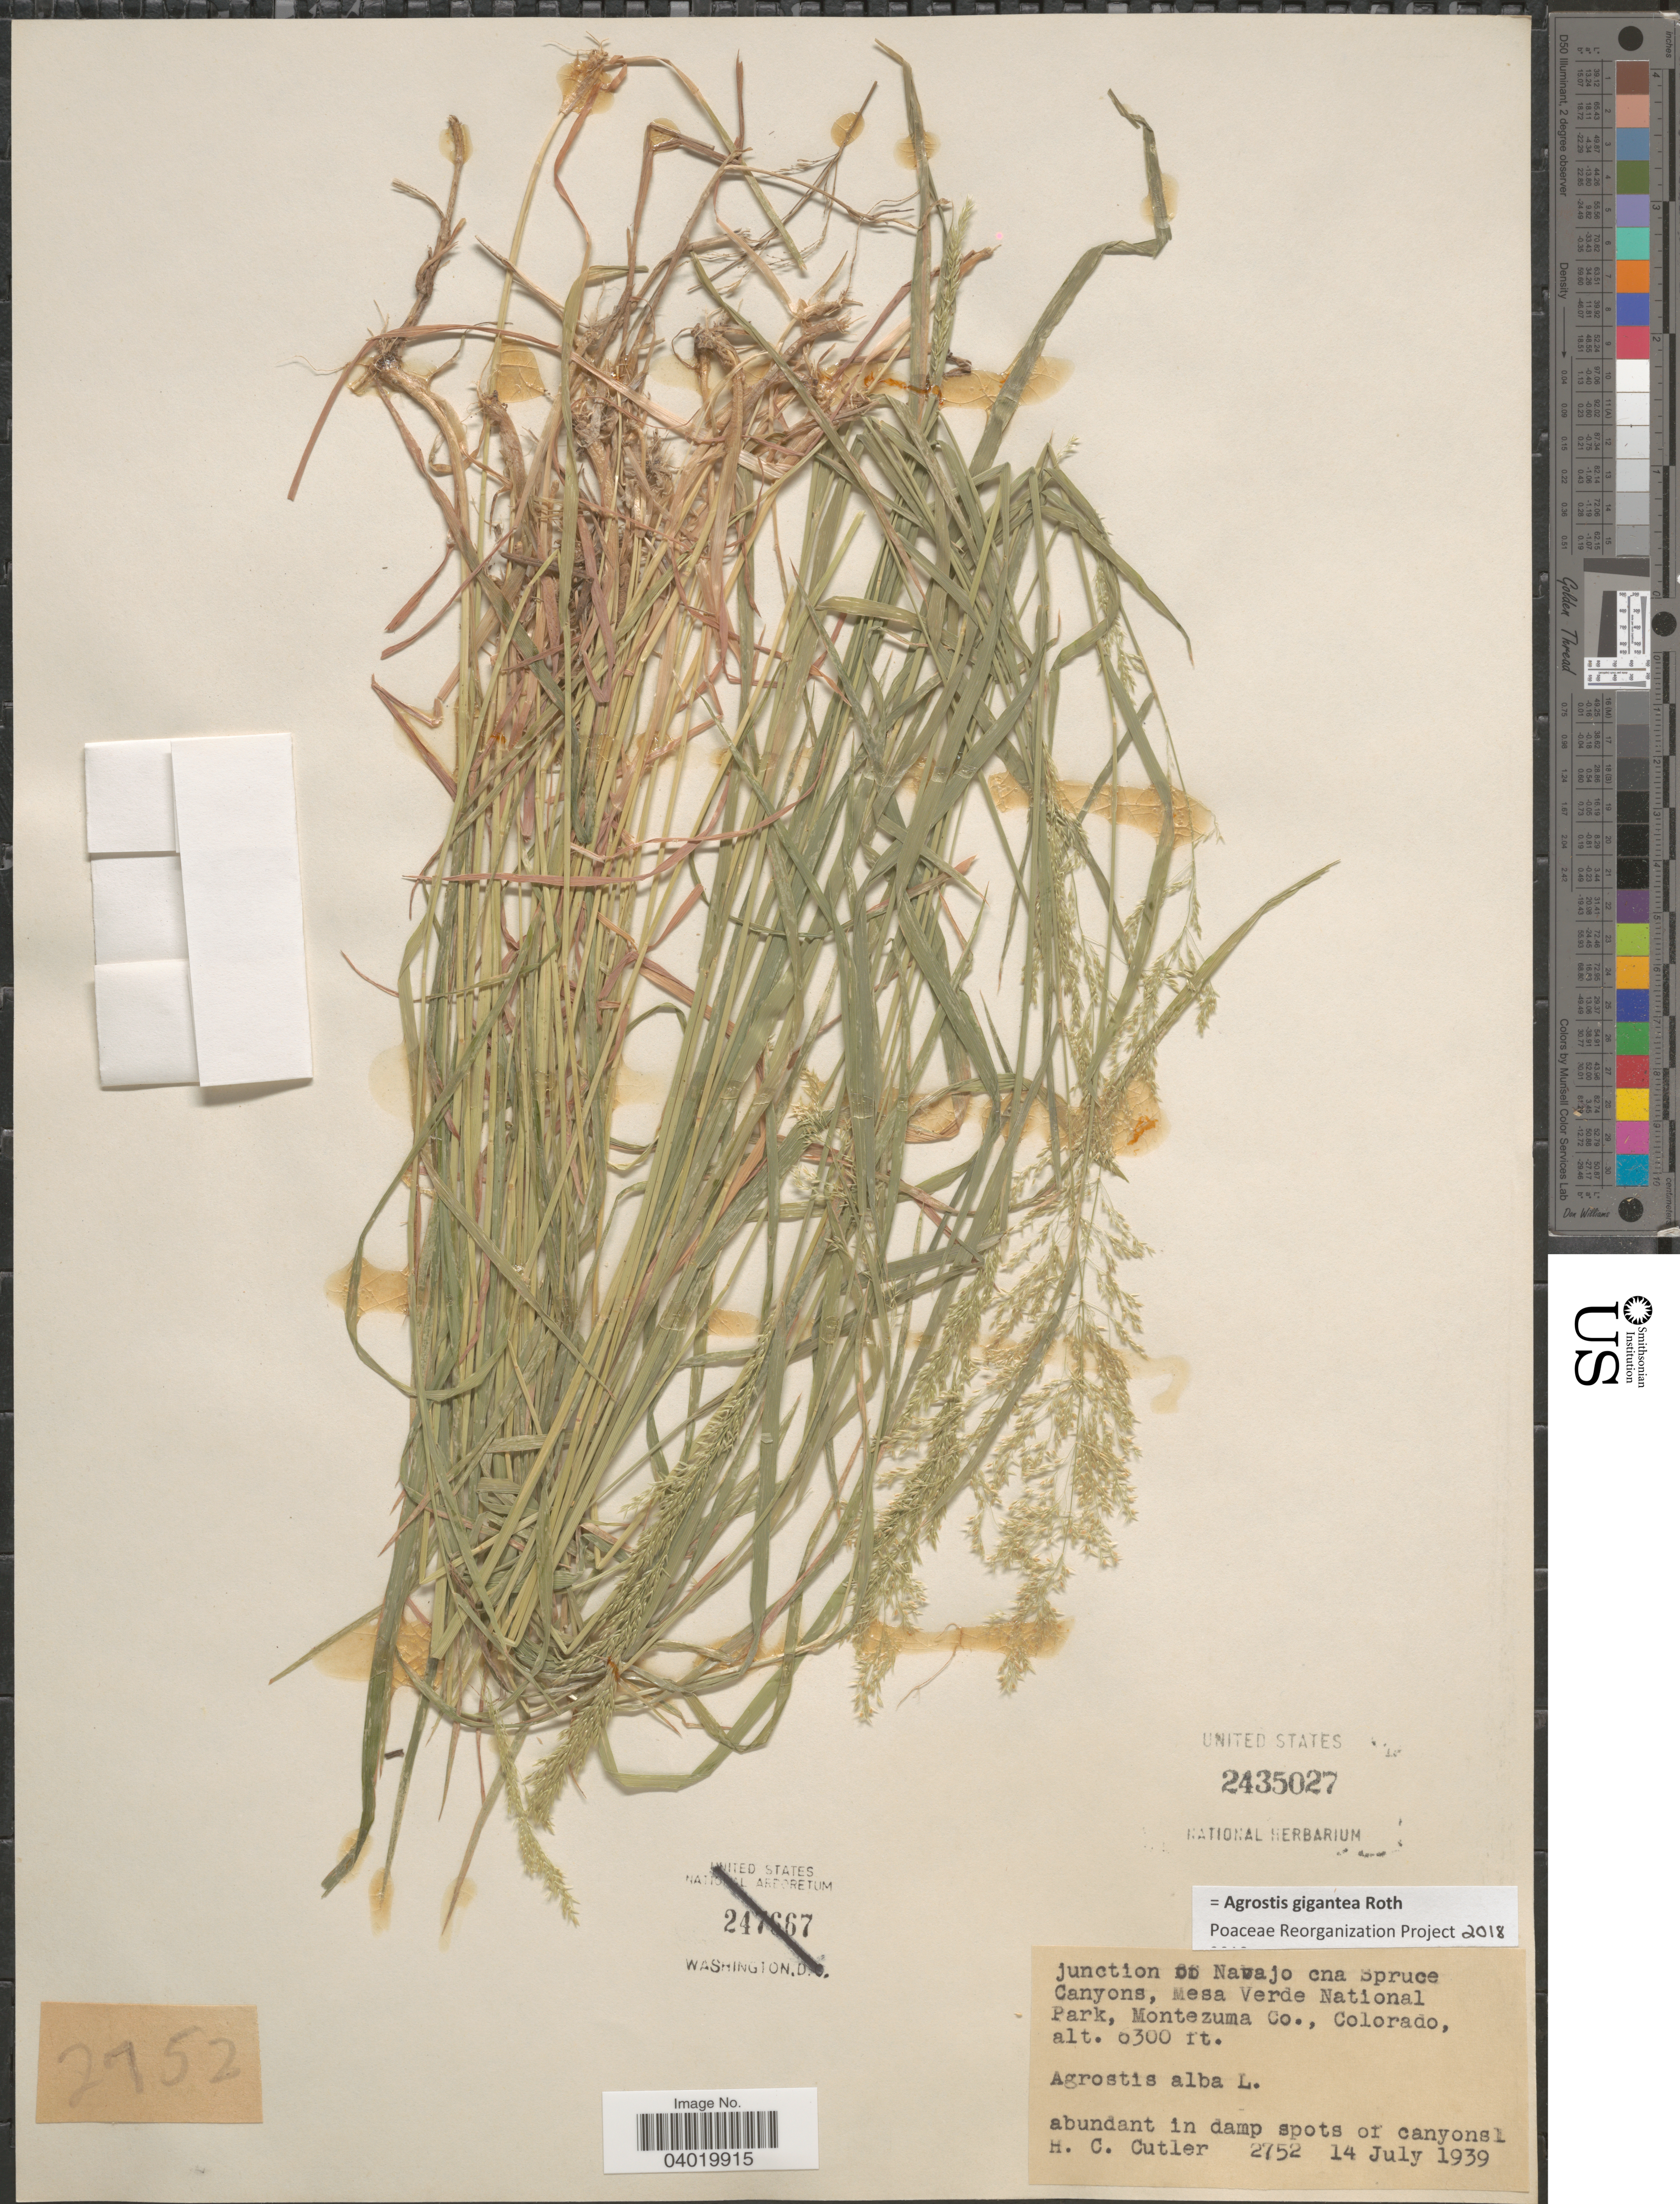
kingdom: Plantae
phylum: Tracheophyta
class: Liliopsida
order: Poales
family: Poaceae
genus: Agrostis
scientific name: Agrostis gigantea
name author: Roth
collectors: H. C. Cutler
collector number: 2752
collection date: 1939-07-14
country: United States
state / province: Colorado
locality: Junction of Navajo cna Spruce Canyons, Mesa Verde National Park, Montezuma Co. In damp spots of canyons.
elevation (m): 1920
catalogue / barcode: US 2435027